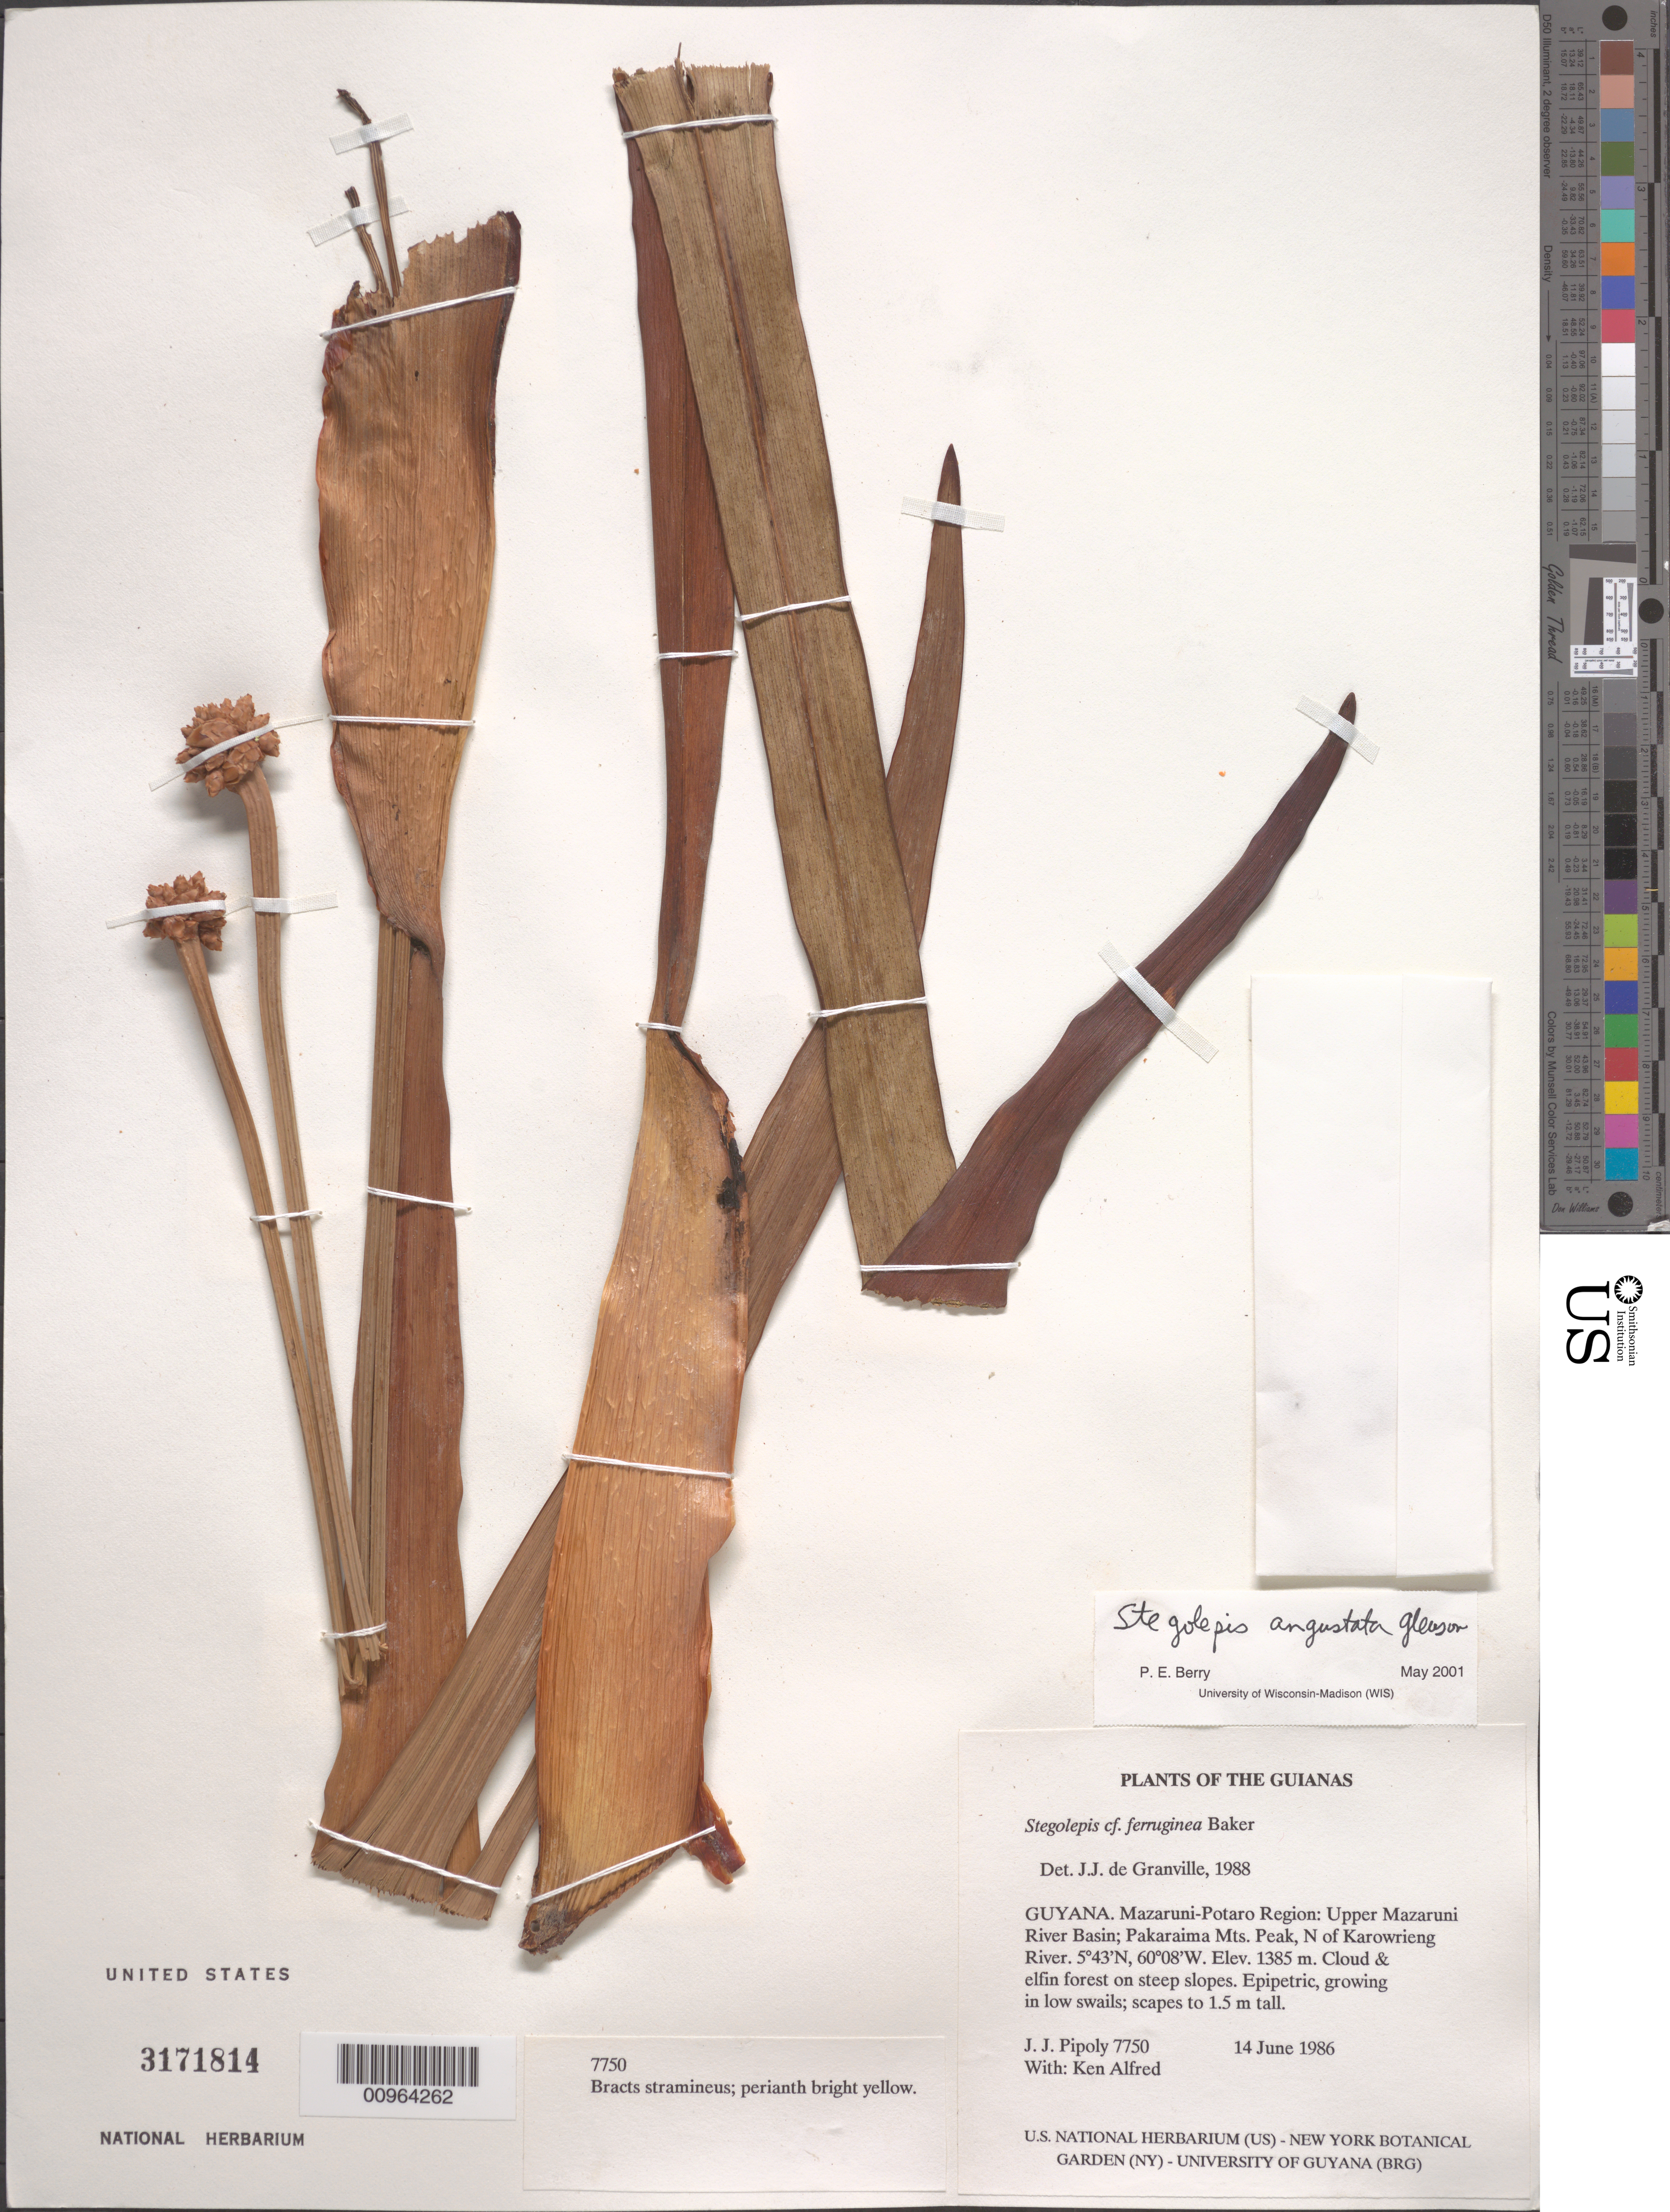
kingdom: Plantae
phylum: Tracheophyta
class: Liliopsida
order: Poales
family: Rapateaceae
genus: Stegolepis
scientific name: Stegolepis angustata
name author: Gleason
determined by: Berry, P. E., (WIS), University of Wisconsin - Madison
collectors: J. J. Pipoly & K. Alfred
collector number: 7750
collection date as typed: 14 June 1986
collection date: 1986-06-14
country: Guyana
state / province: Cuyuni-Mazaruni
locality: Upper Mazaruni River Basin; Pakaraima Mts. Peak, N of Karowrieng River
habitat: Cloud & elfin forest on steep slopes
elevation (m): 1385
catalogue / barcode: US 3171814